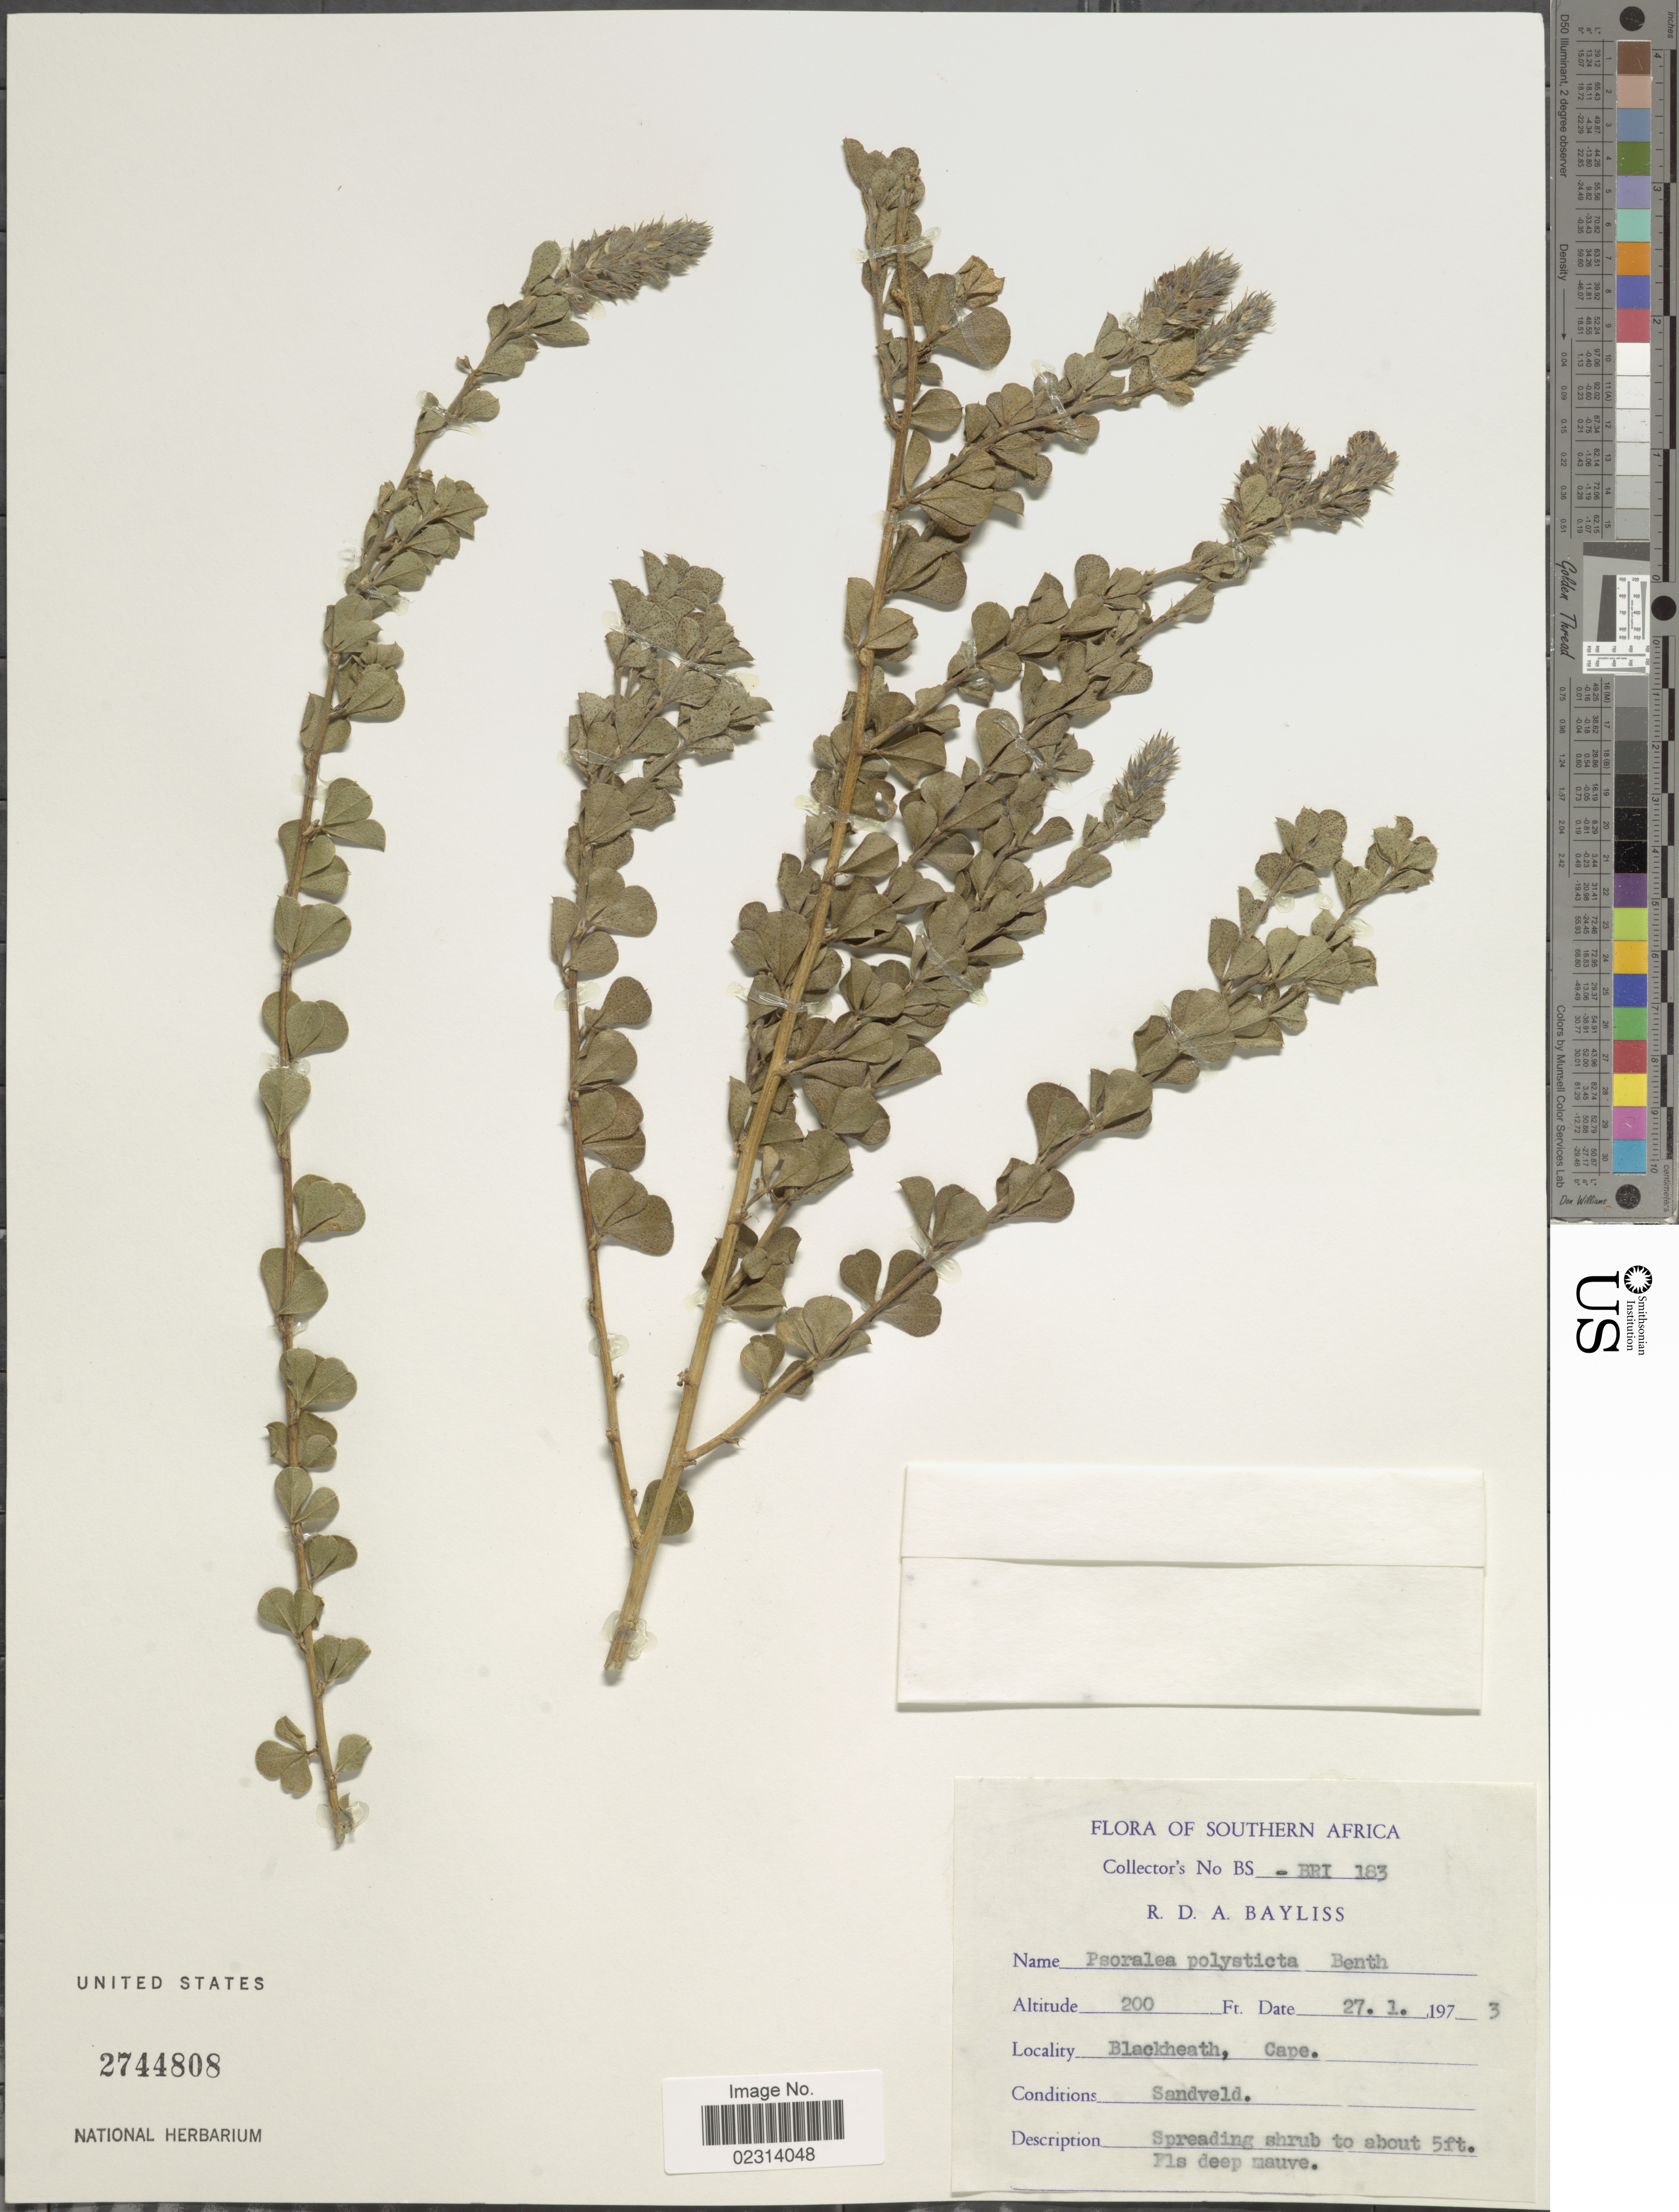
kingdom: Plantae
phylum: Tracheophyta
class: Magnoliopsida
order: Fabales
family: Fabaceae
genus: Otholobium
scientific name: Otholobium polystictum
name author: (Benth. ex Harv.) C.H. Stirt.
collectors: R. Bayliss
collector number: BS BRI 183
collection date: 1973-01-27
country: South Africa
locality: Southern Africa, Blackheath, Cape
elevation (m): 61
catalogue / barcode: US 2744808